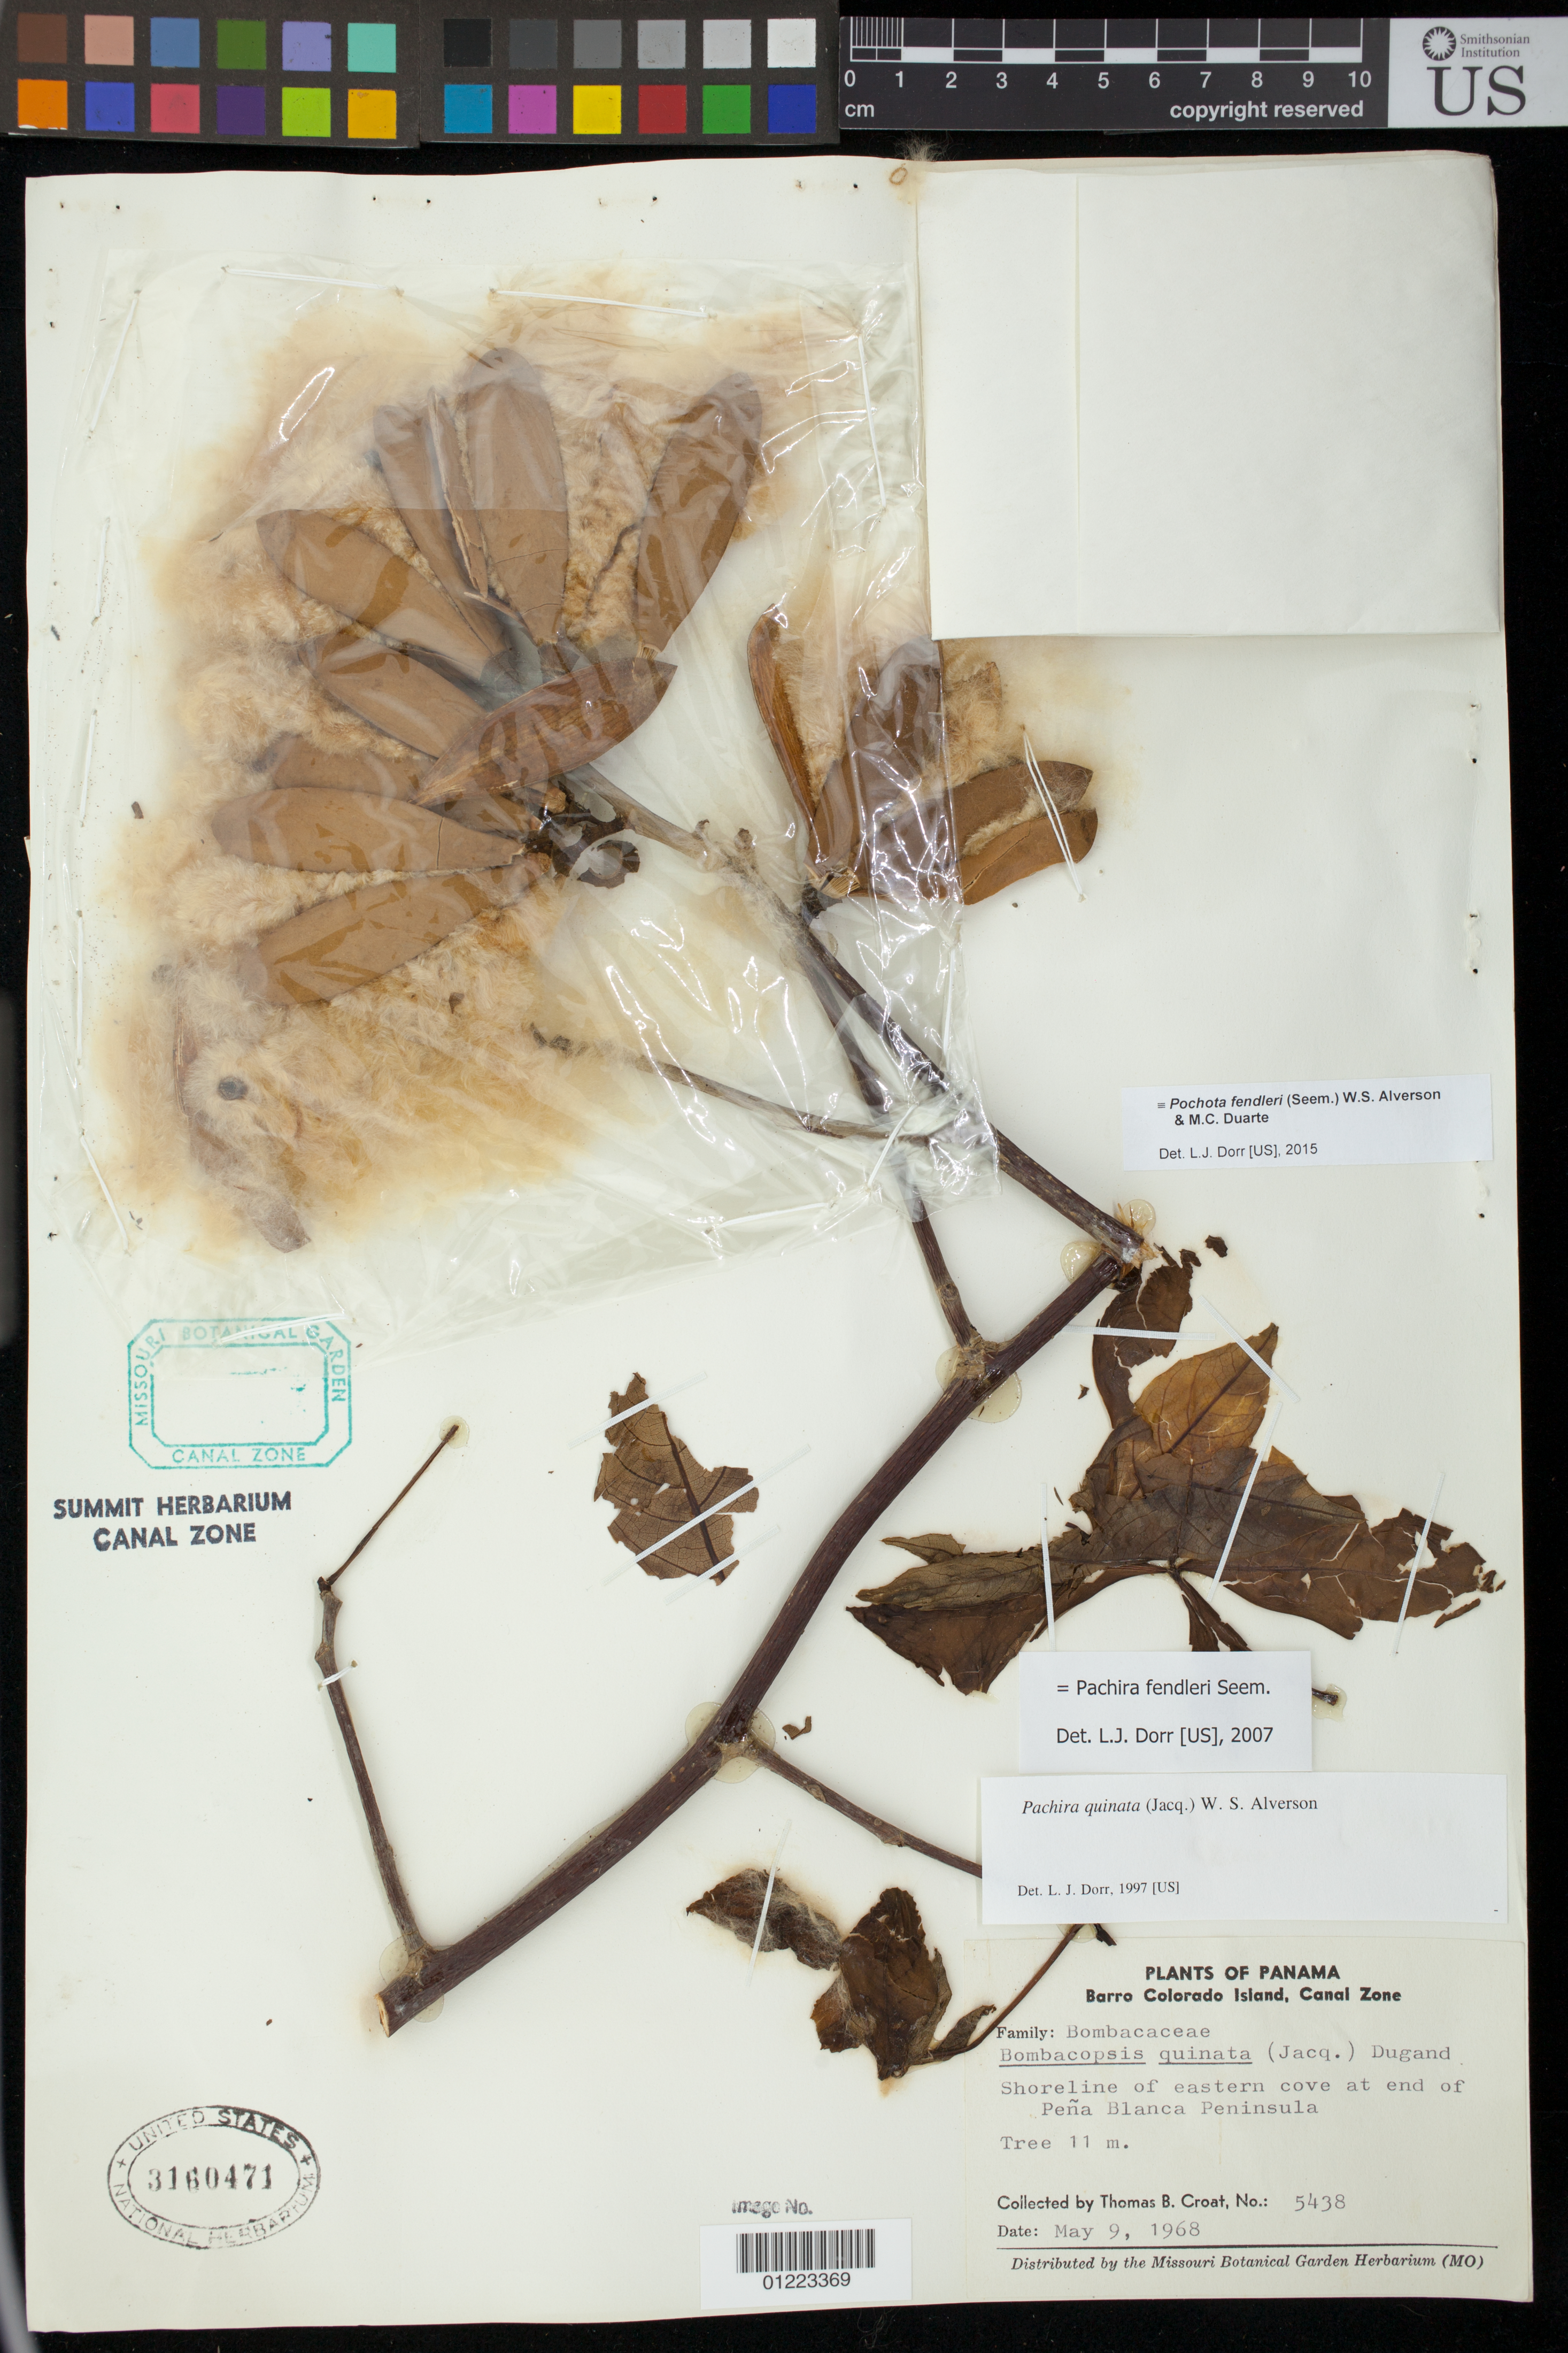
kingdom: Plantae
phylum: Tracheophyta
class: Magnoliopsida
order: Malvales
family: Malvaceae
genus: Pochota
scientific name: Pochota fendleri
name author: (Seem.) W.S. Alverson & M.C. Duarte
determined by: Dorr, L. J., (BOT), Smithsonian Institution - National Museum of Natural History (UNITED STATES)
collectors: T. B. Croat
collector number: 5438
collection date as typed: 5/9/1968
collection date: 1968-05-09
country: Panama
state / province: Panamá Oeste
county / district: Canal Zone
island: Barro Colorado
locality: Shoreline of eastern cove at end of Peña Blanca Peninsula, Barro Colorado Island, Canal Zone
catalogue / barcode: US 3160471